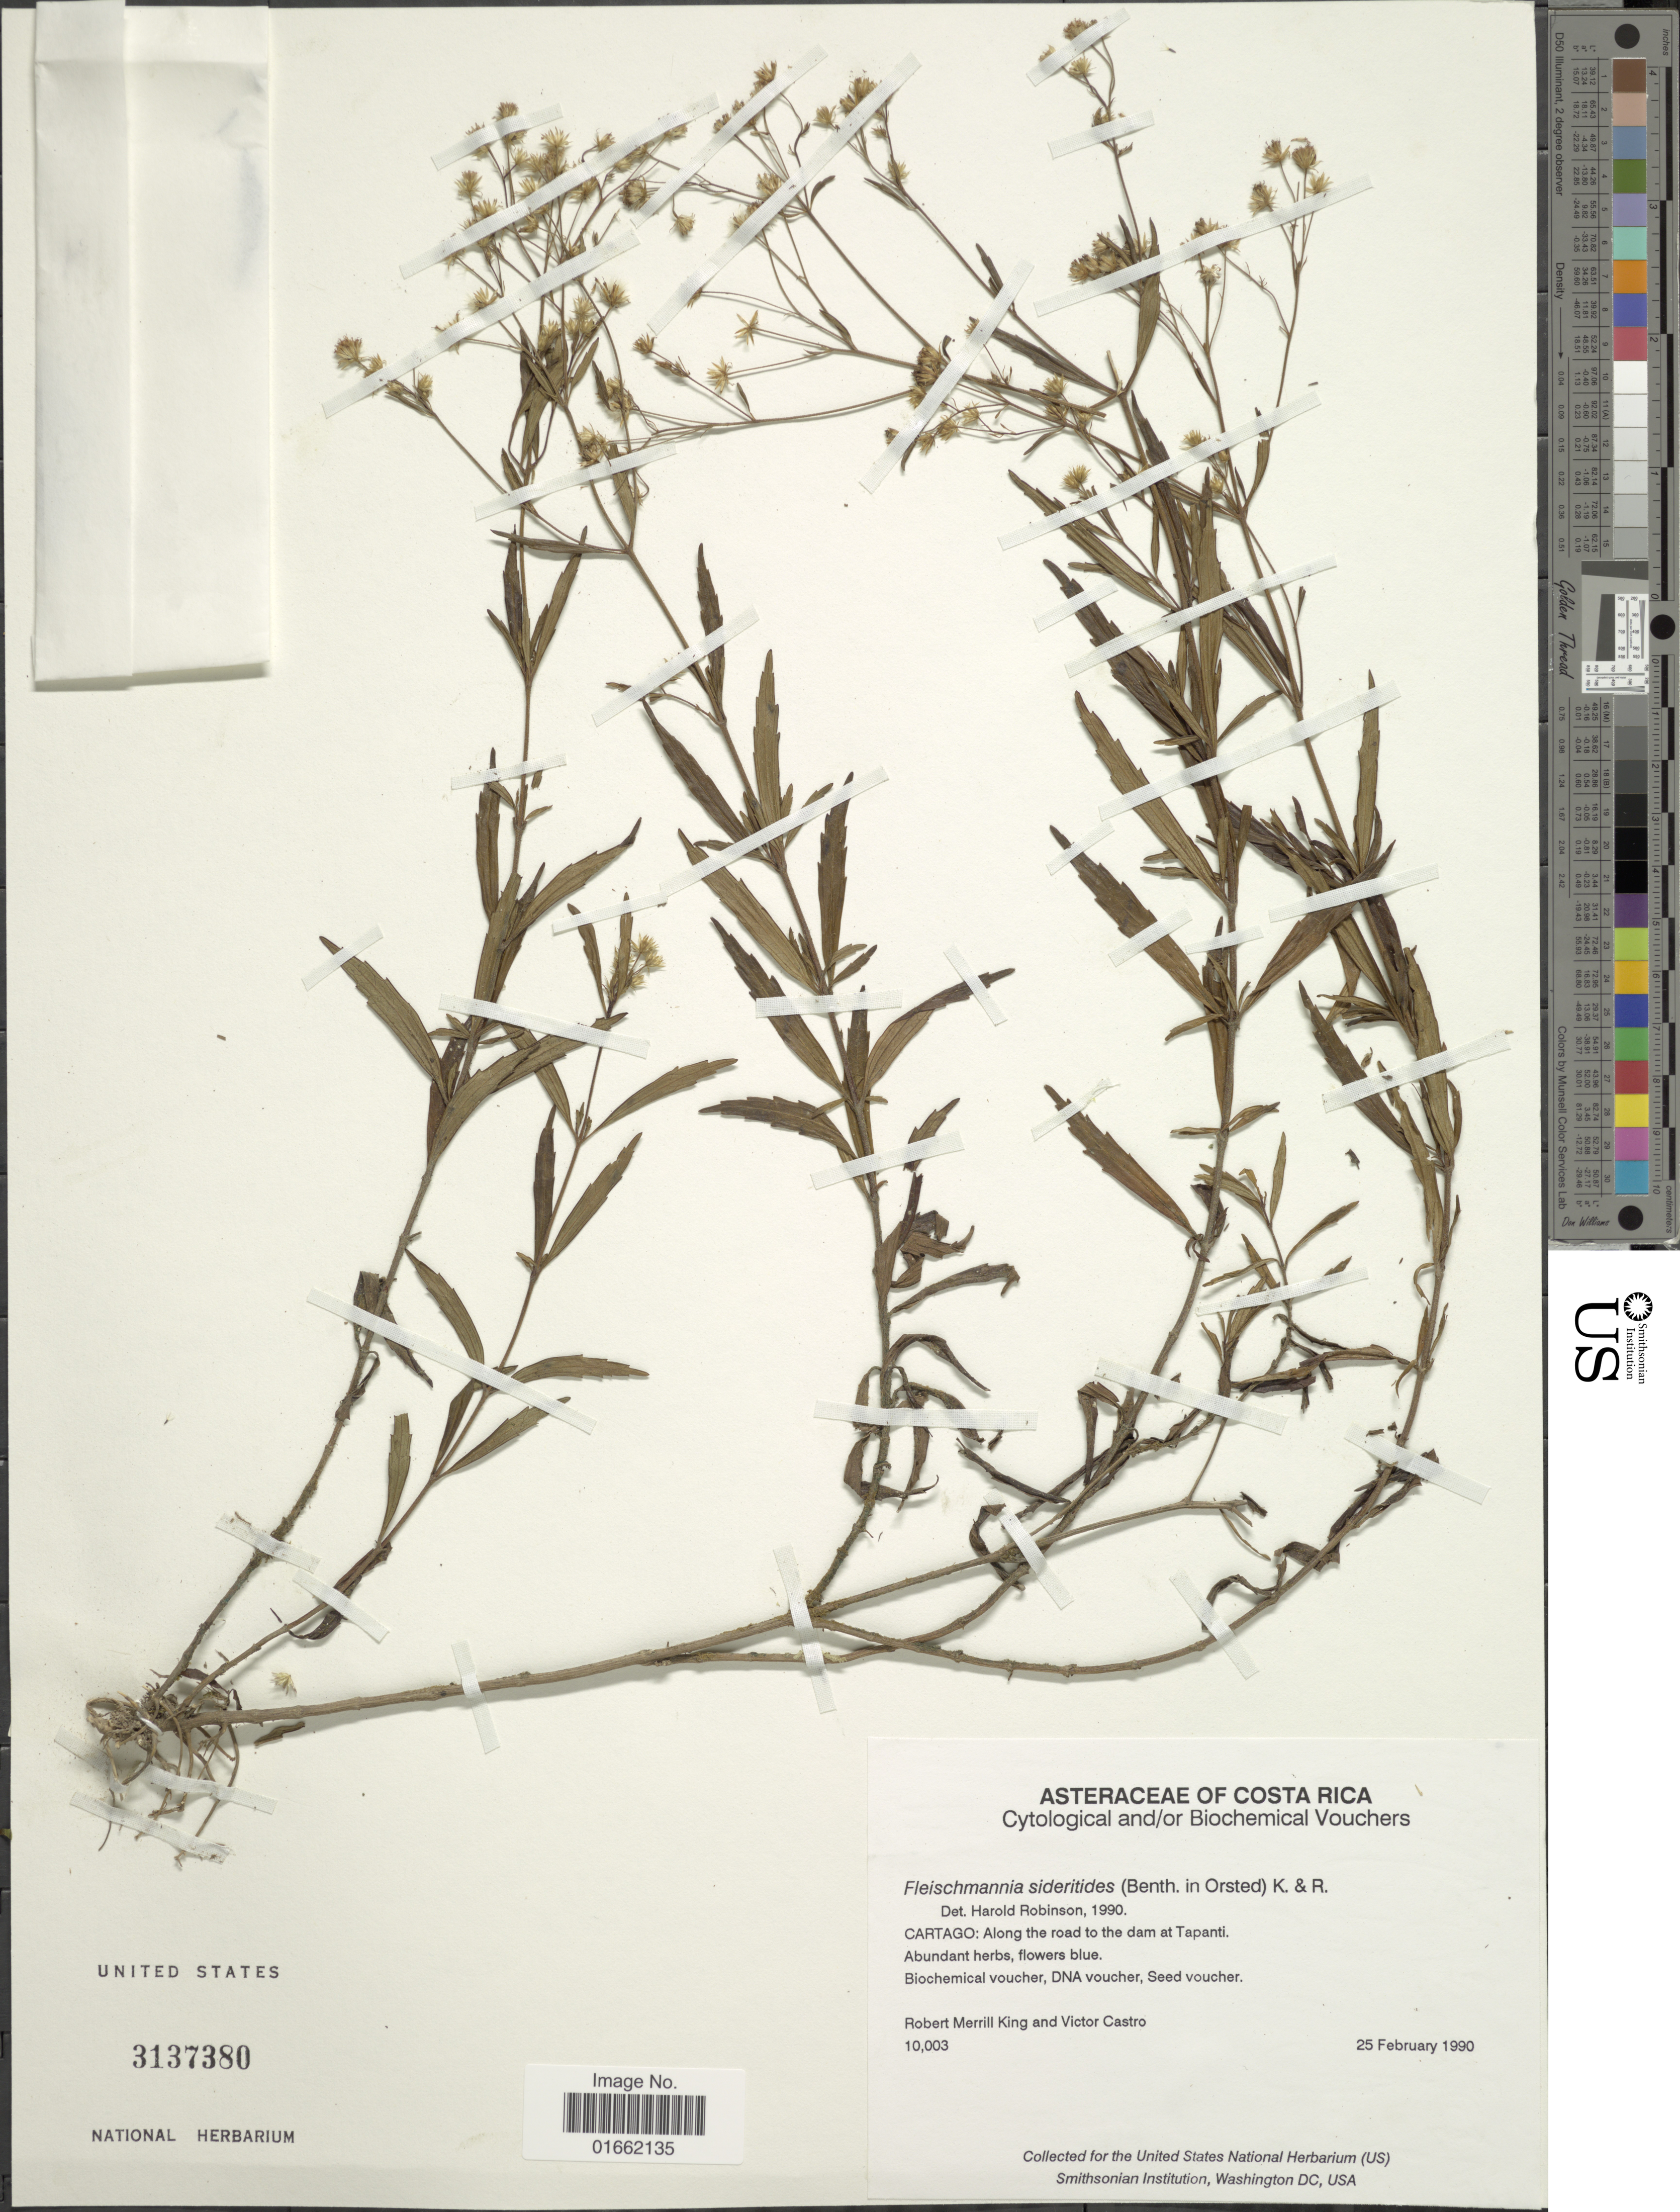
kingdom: Plantae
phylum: Tracheophyta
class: Magnoliopsida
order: Asterales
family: Asteraceae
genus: Fleischmannia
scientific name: Fleischmannia sideritides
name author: (Benth. in Oerst.) R.M. King & H. Rob.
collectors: R. M. King & V. Castro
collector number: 10003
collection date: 1990-02-25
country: Costa Rica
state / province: Cartago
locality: Cartago: Along the road to the dam at Tapanti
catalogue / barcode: US 3137380